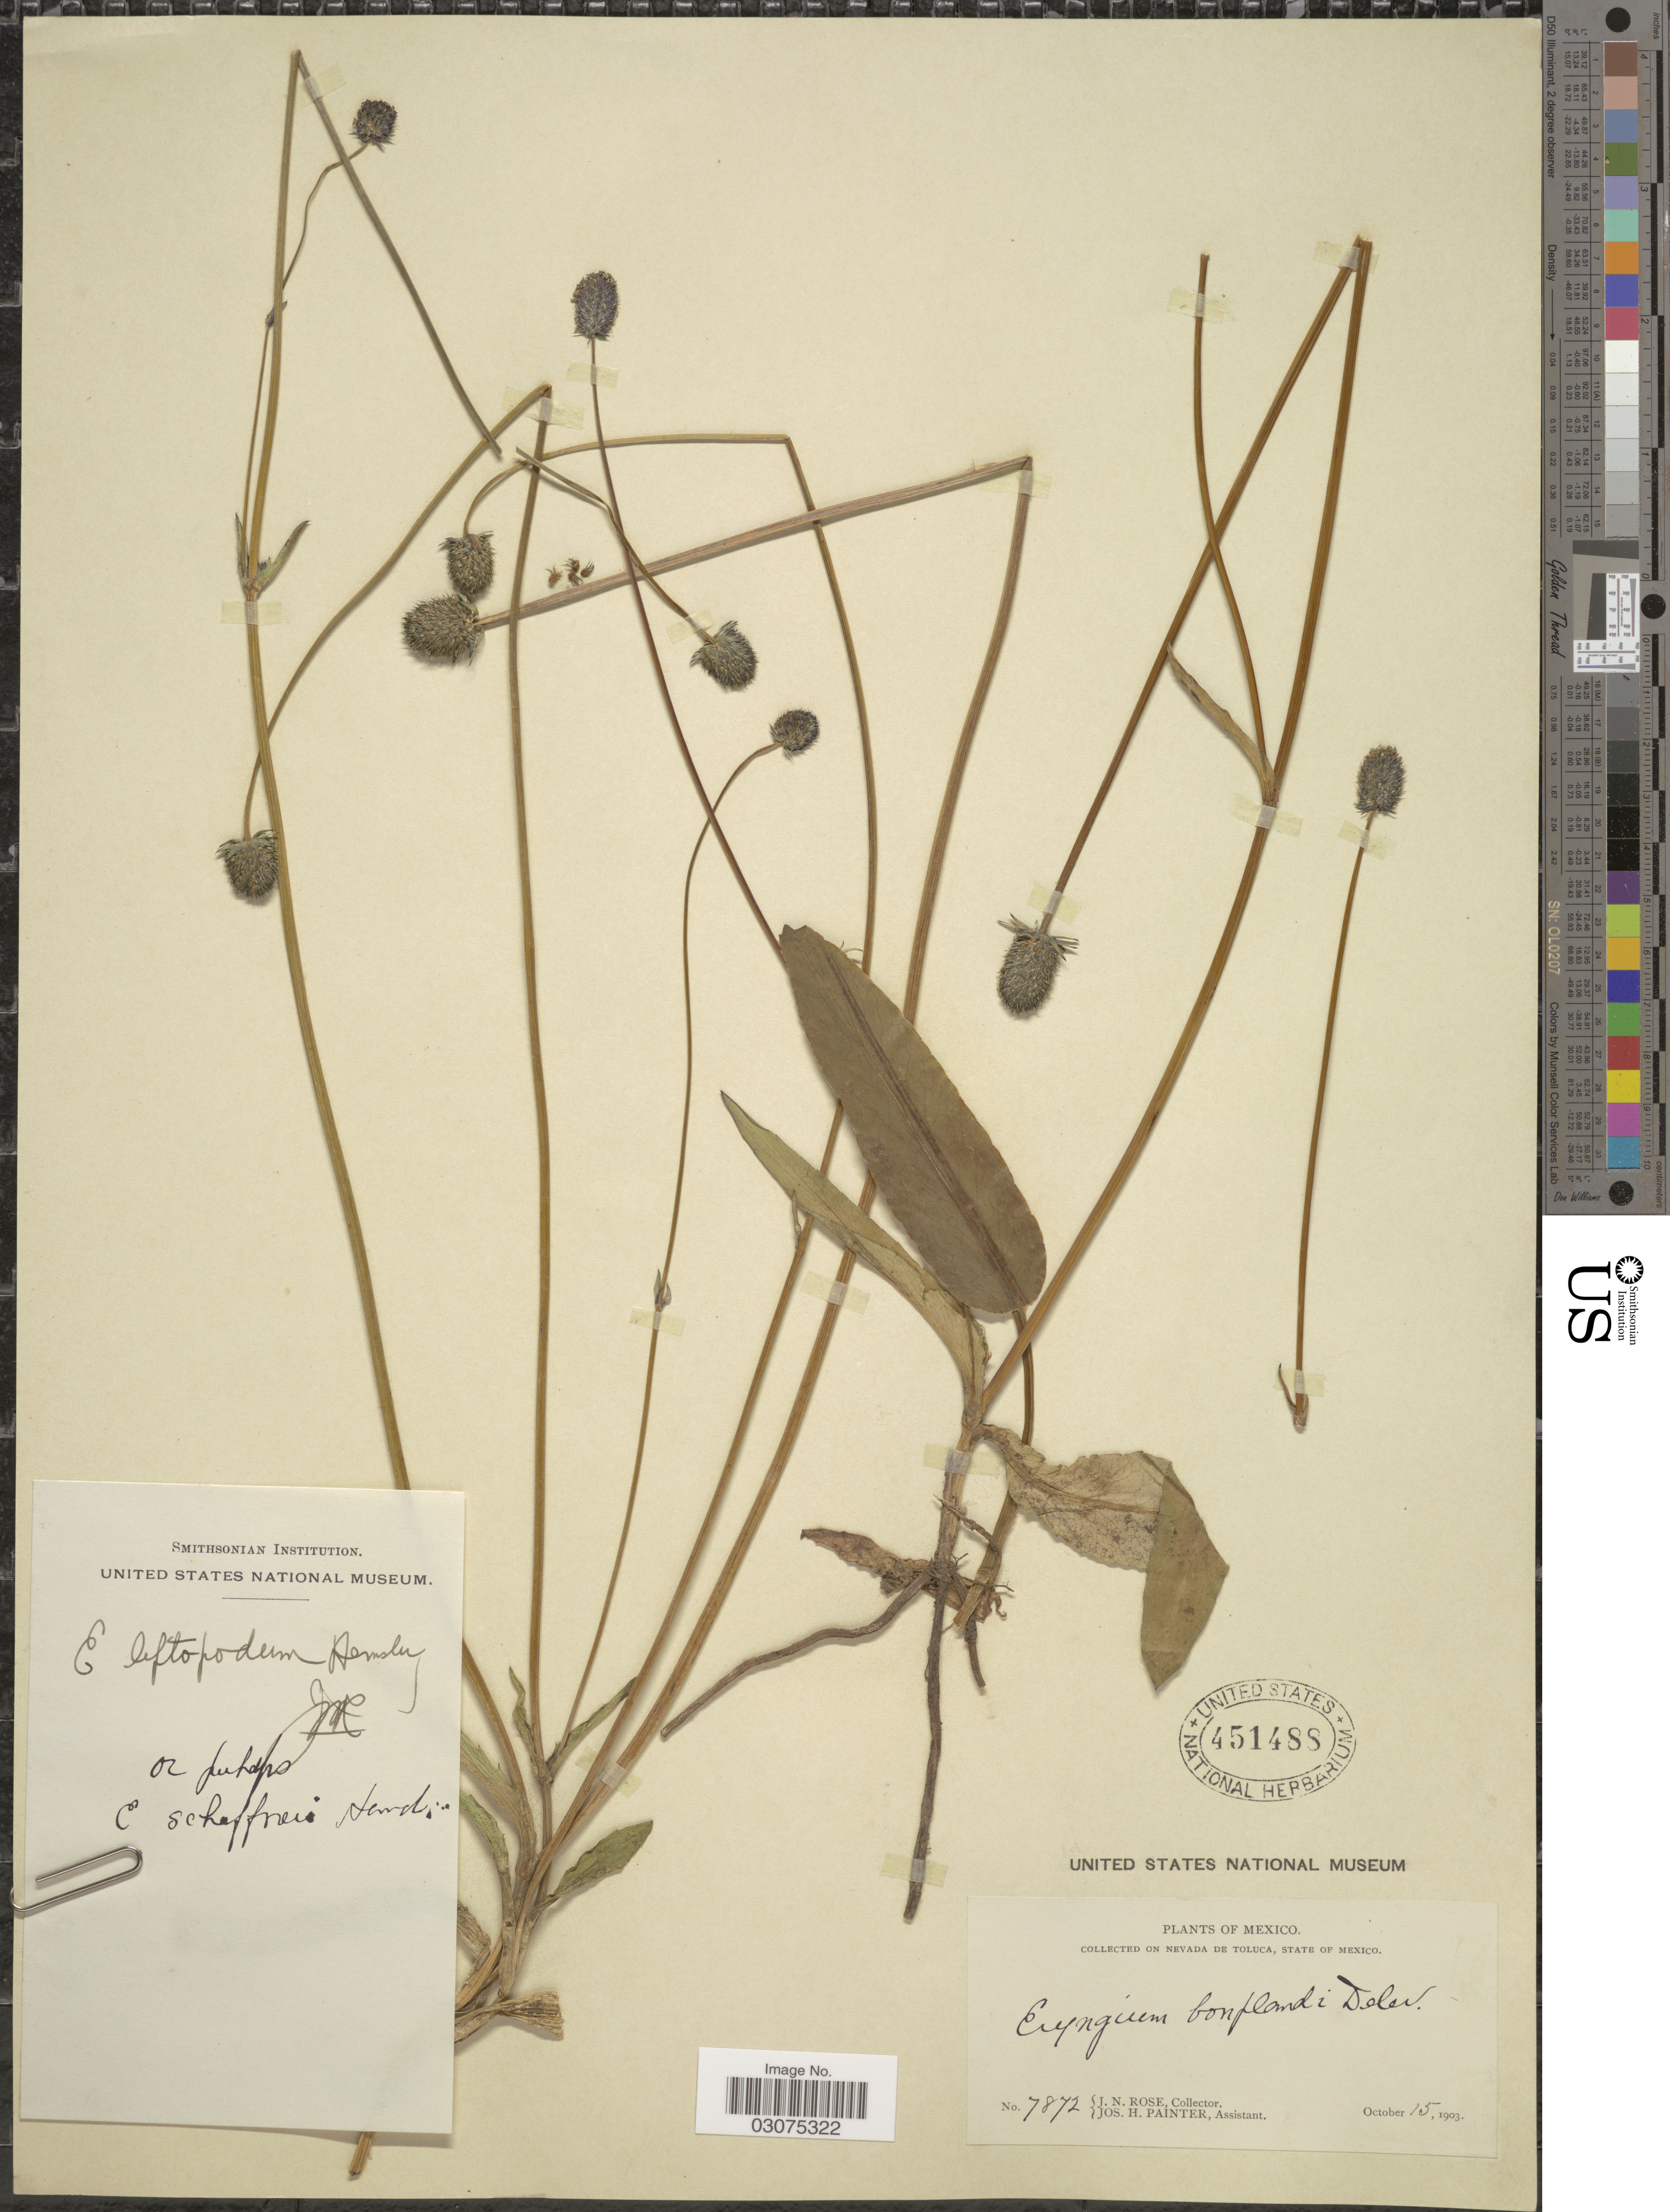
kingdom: Plantae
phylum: Tracheophyta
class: Magnoliopsida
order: Apiales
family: Apiaceae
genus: Eryngium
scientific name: Eryngium bonplandii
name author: F. Delaroche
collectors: J. N. Rose & J. H. Painter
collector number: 7872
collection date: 1903-10-15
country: Mexico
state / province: México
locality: Nevada de Toluca.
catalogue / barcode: US 451488